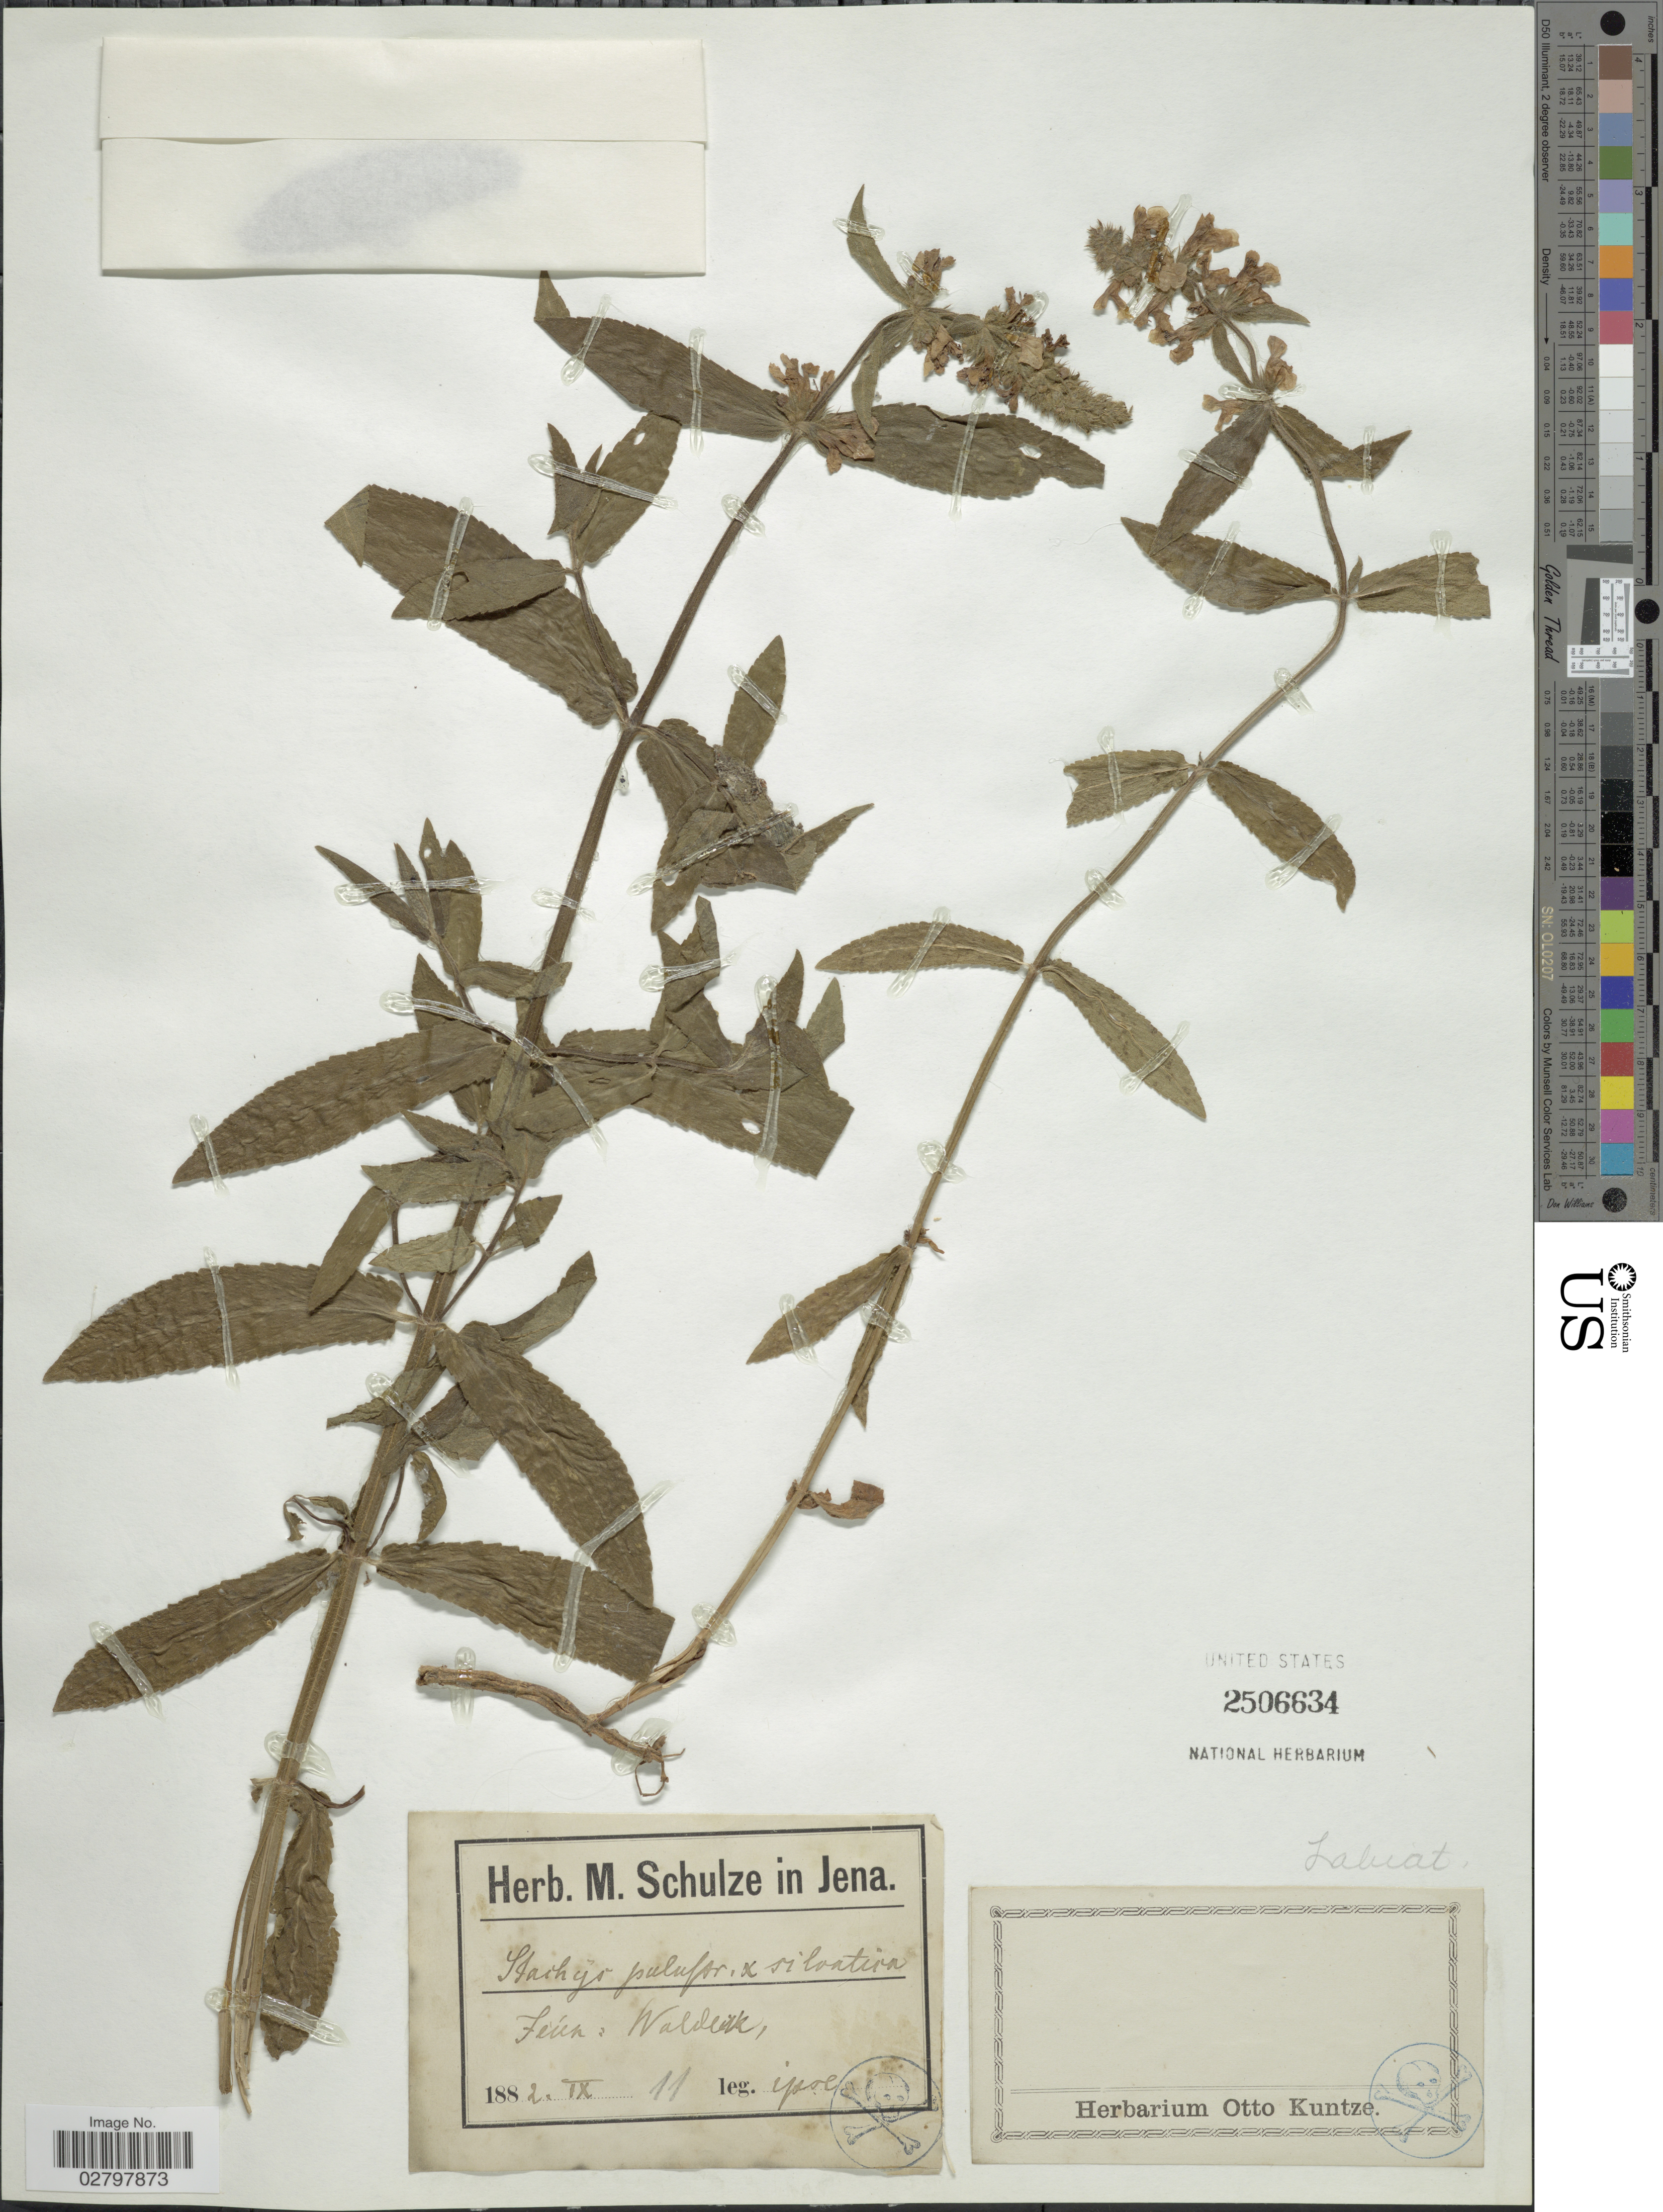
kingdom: Plantae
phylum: Tracheophyta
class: Magnoliopsida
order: Lamiales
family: Lamiaceae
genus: Stachys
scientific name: Stachys palustris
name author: L.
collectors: M. Schulze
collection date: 1882-09-11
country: Germany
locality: Feún: Waldeük [interpreted]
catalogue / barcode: US 2506634